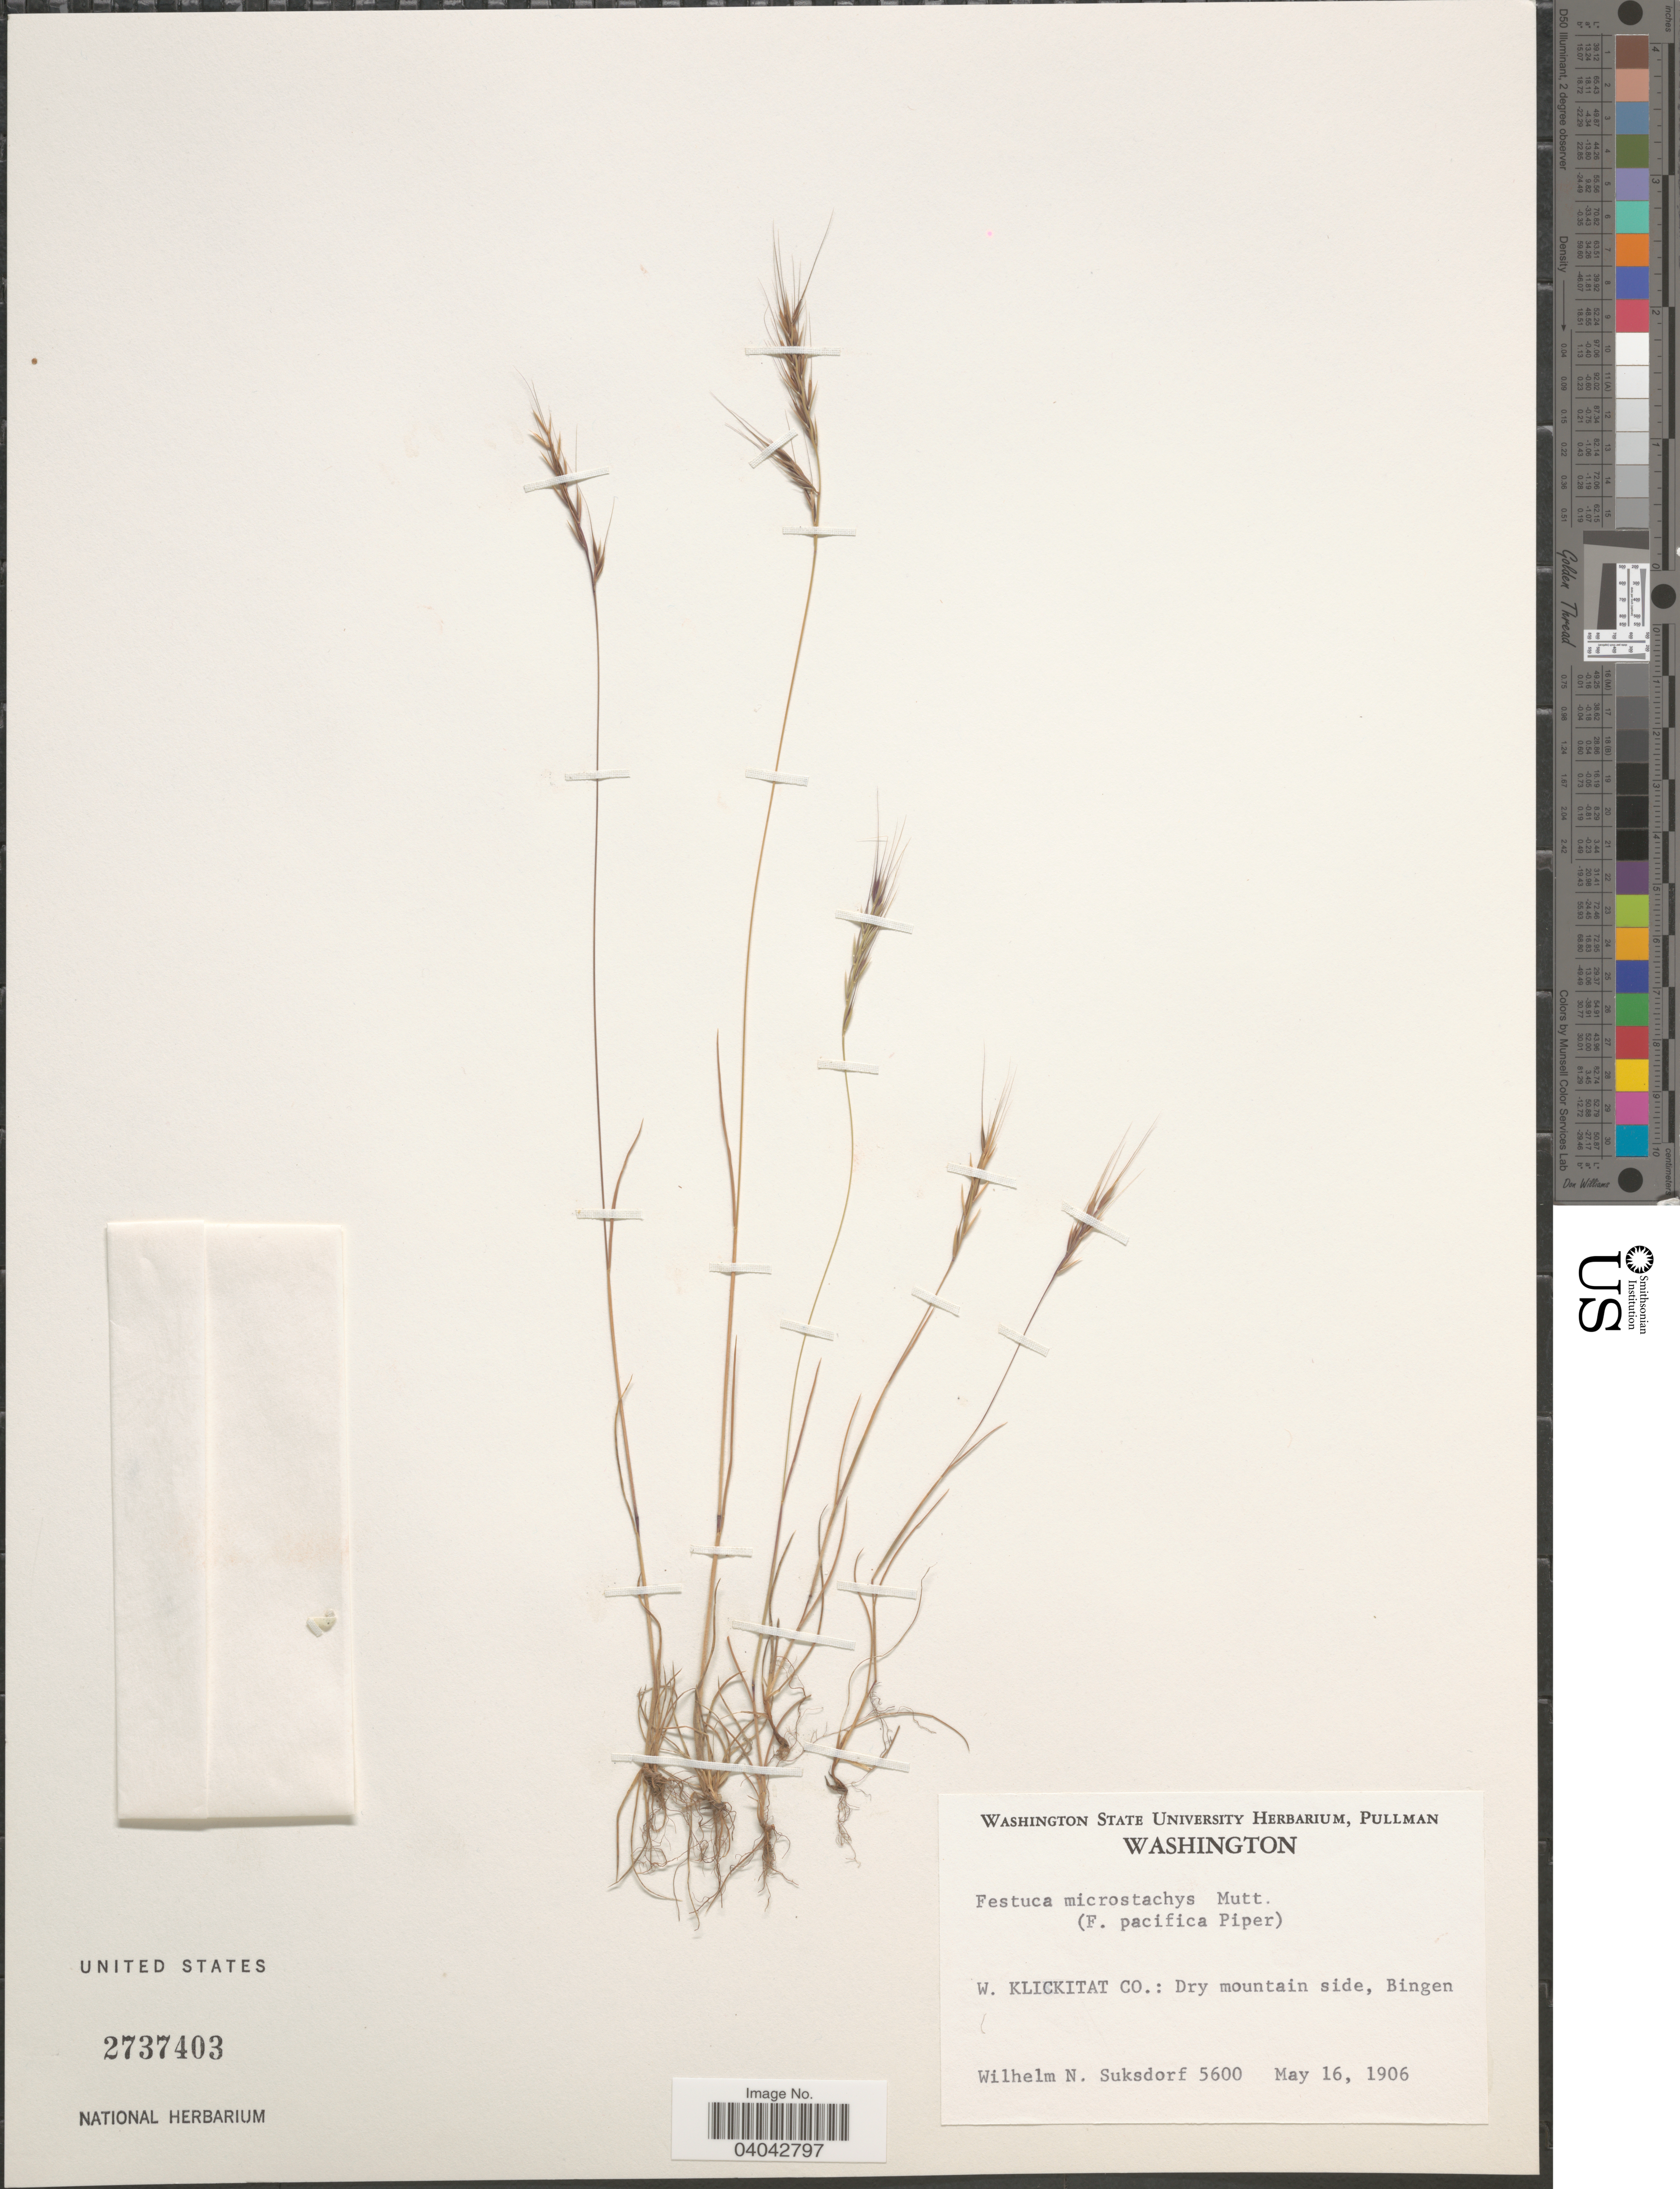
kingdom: Plantae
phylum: Tracheophyta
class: Liliopsida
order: Poales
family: Poaceae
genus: Festuca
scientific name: Festuca microstachys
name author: Nutt.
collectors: W. N. Suksdorf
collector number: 5600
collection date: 1906-05-16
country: United States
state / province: Washington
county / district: Klickitat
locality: W. Klickitat Co.: Dry mountain side, Bingen.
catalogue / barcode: US 2737403